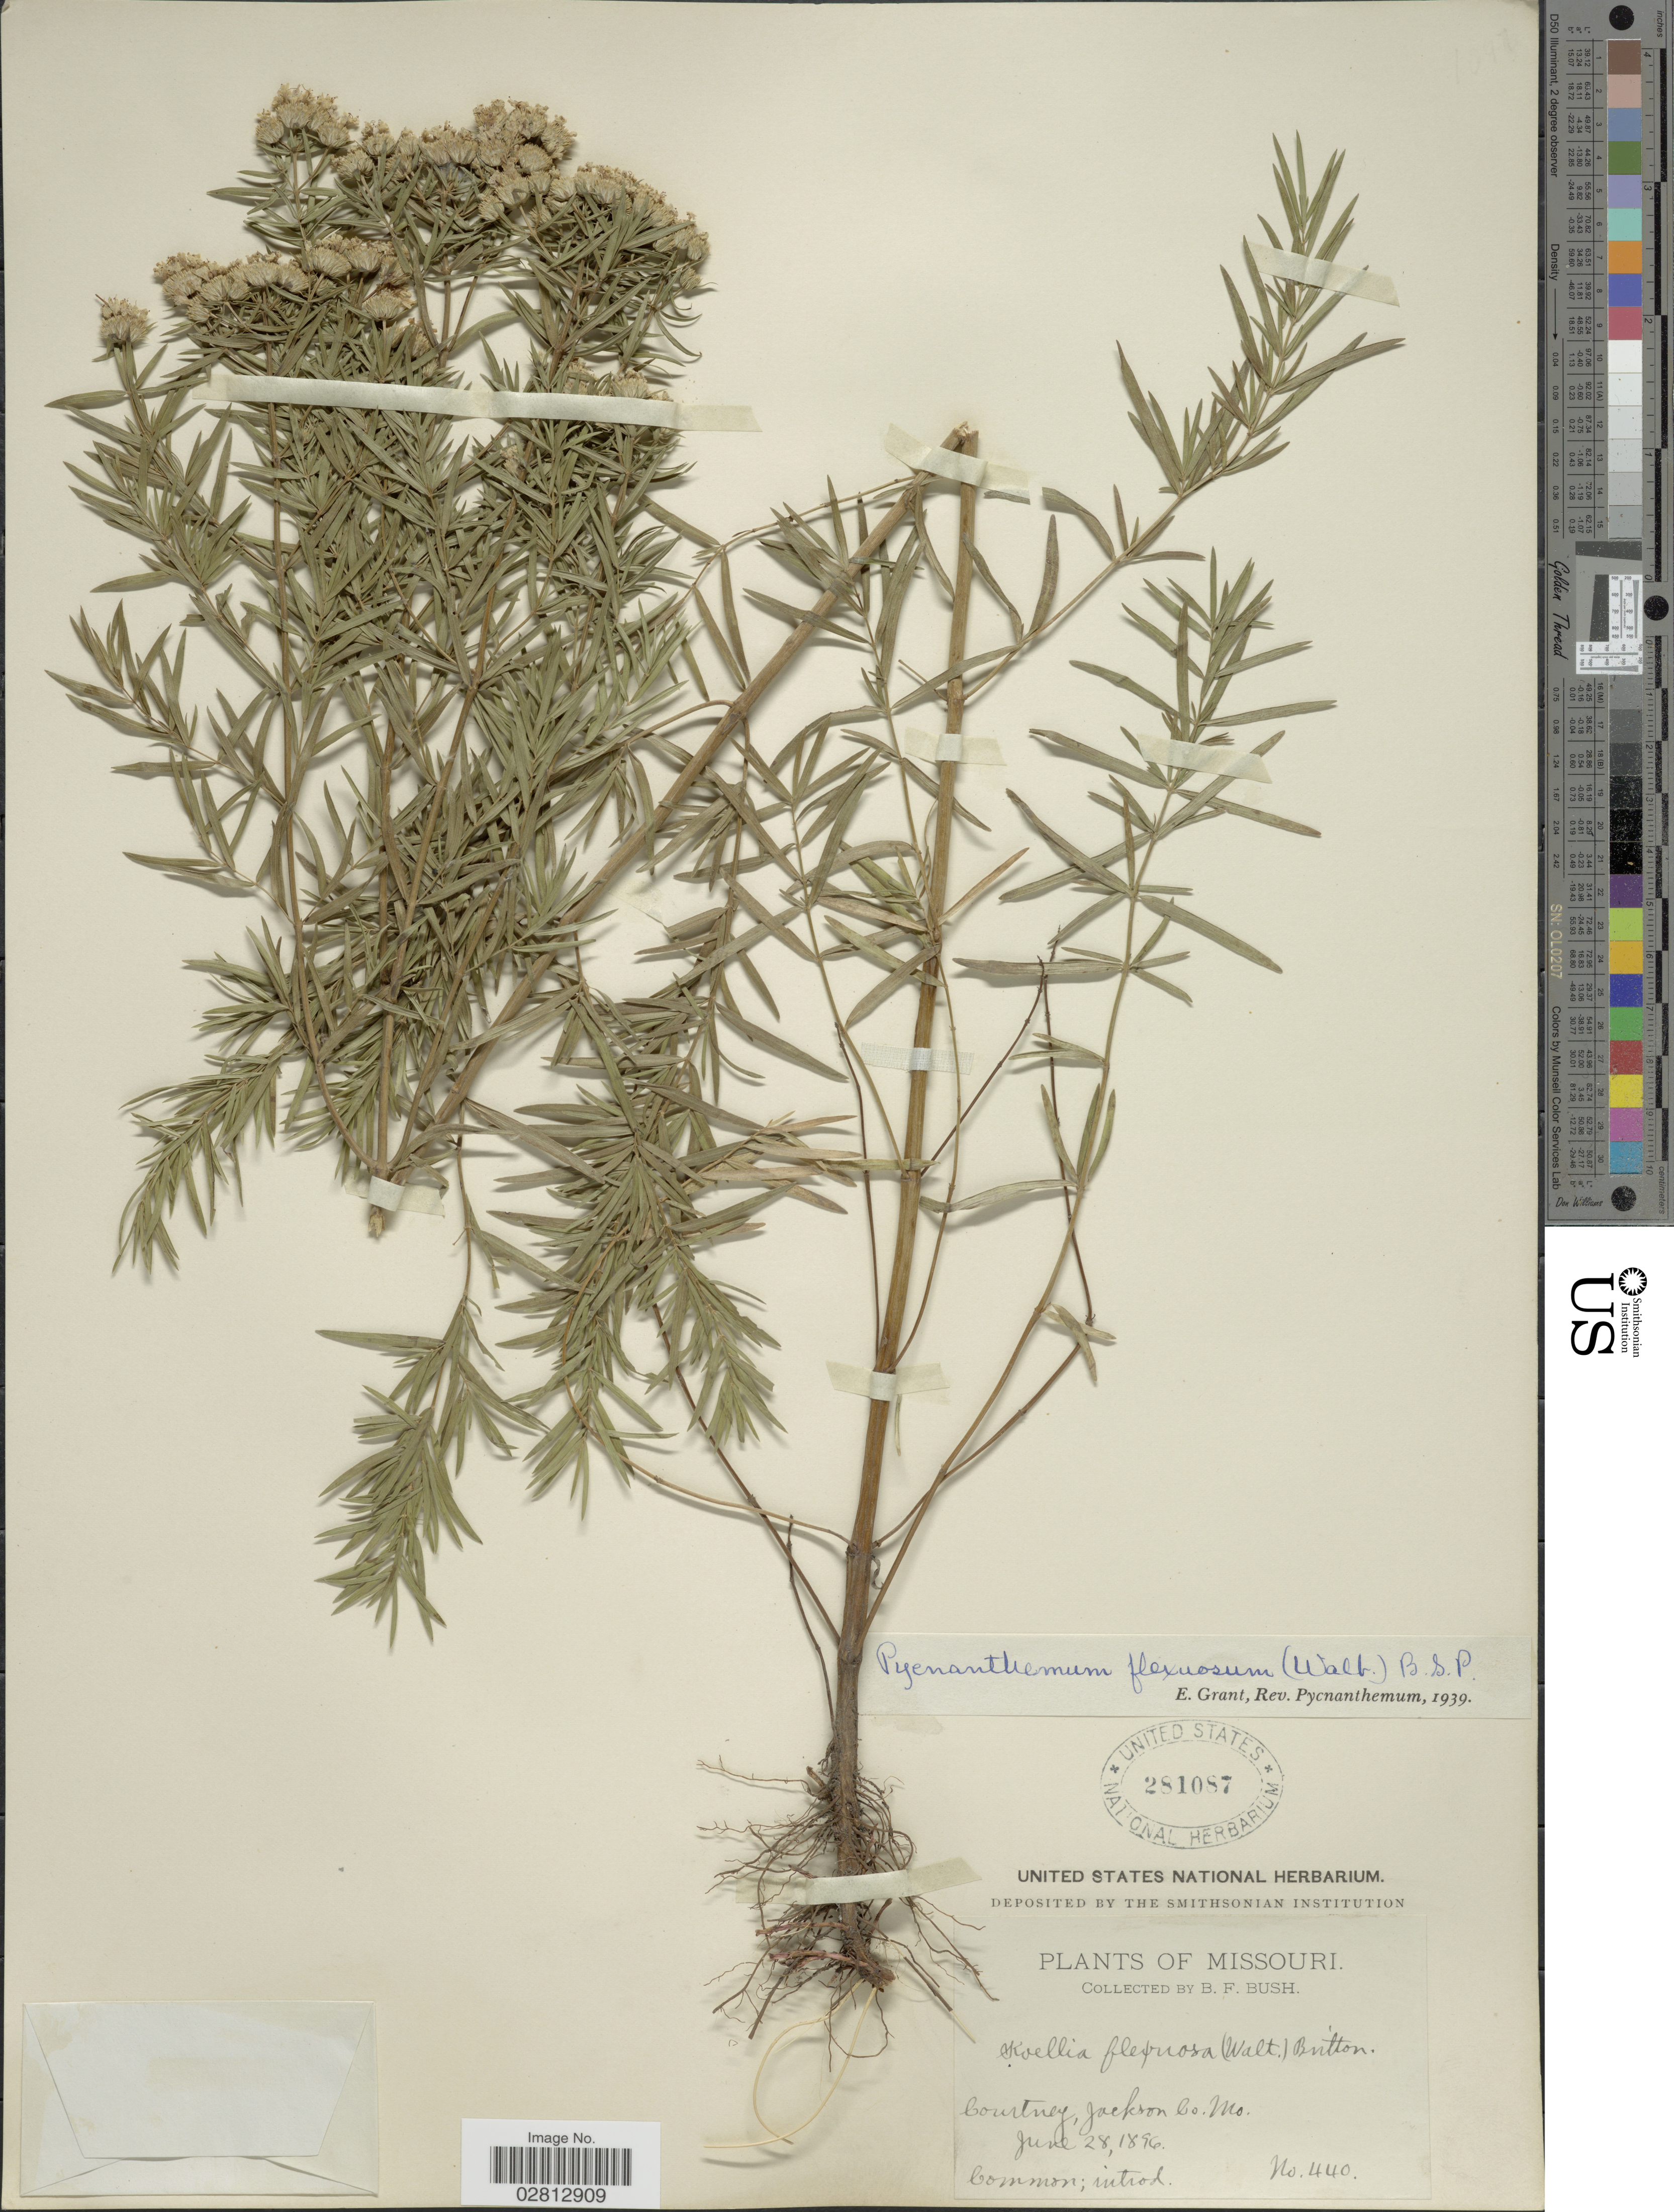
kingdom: Plantae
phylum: Tracheophyta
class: Magnoliopsida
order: Lamiales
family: Lamiaceae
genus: Pycnanthemum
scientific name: Pycnanthemum tenuifolium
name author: Schrad.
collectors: B. F. Bush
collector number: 440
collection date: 1896-06-28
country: United States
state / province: Missouri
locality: Courtney, Jackson Co.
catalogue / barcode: US 281087